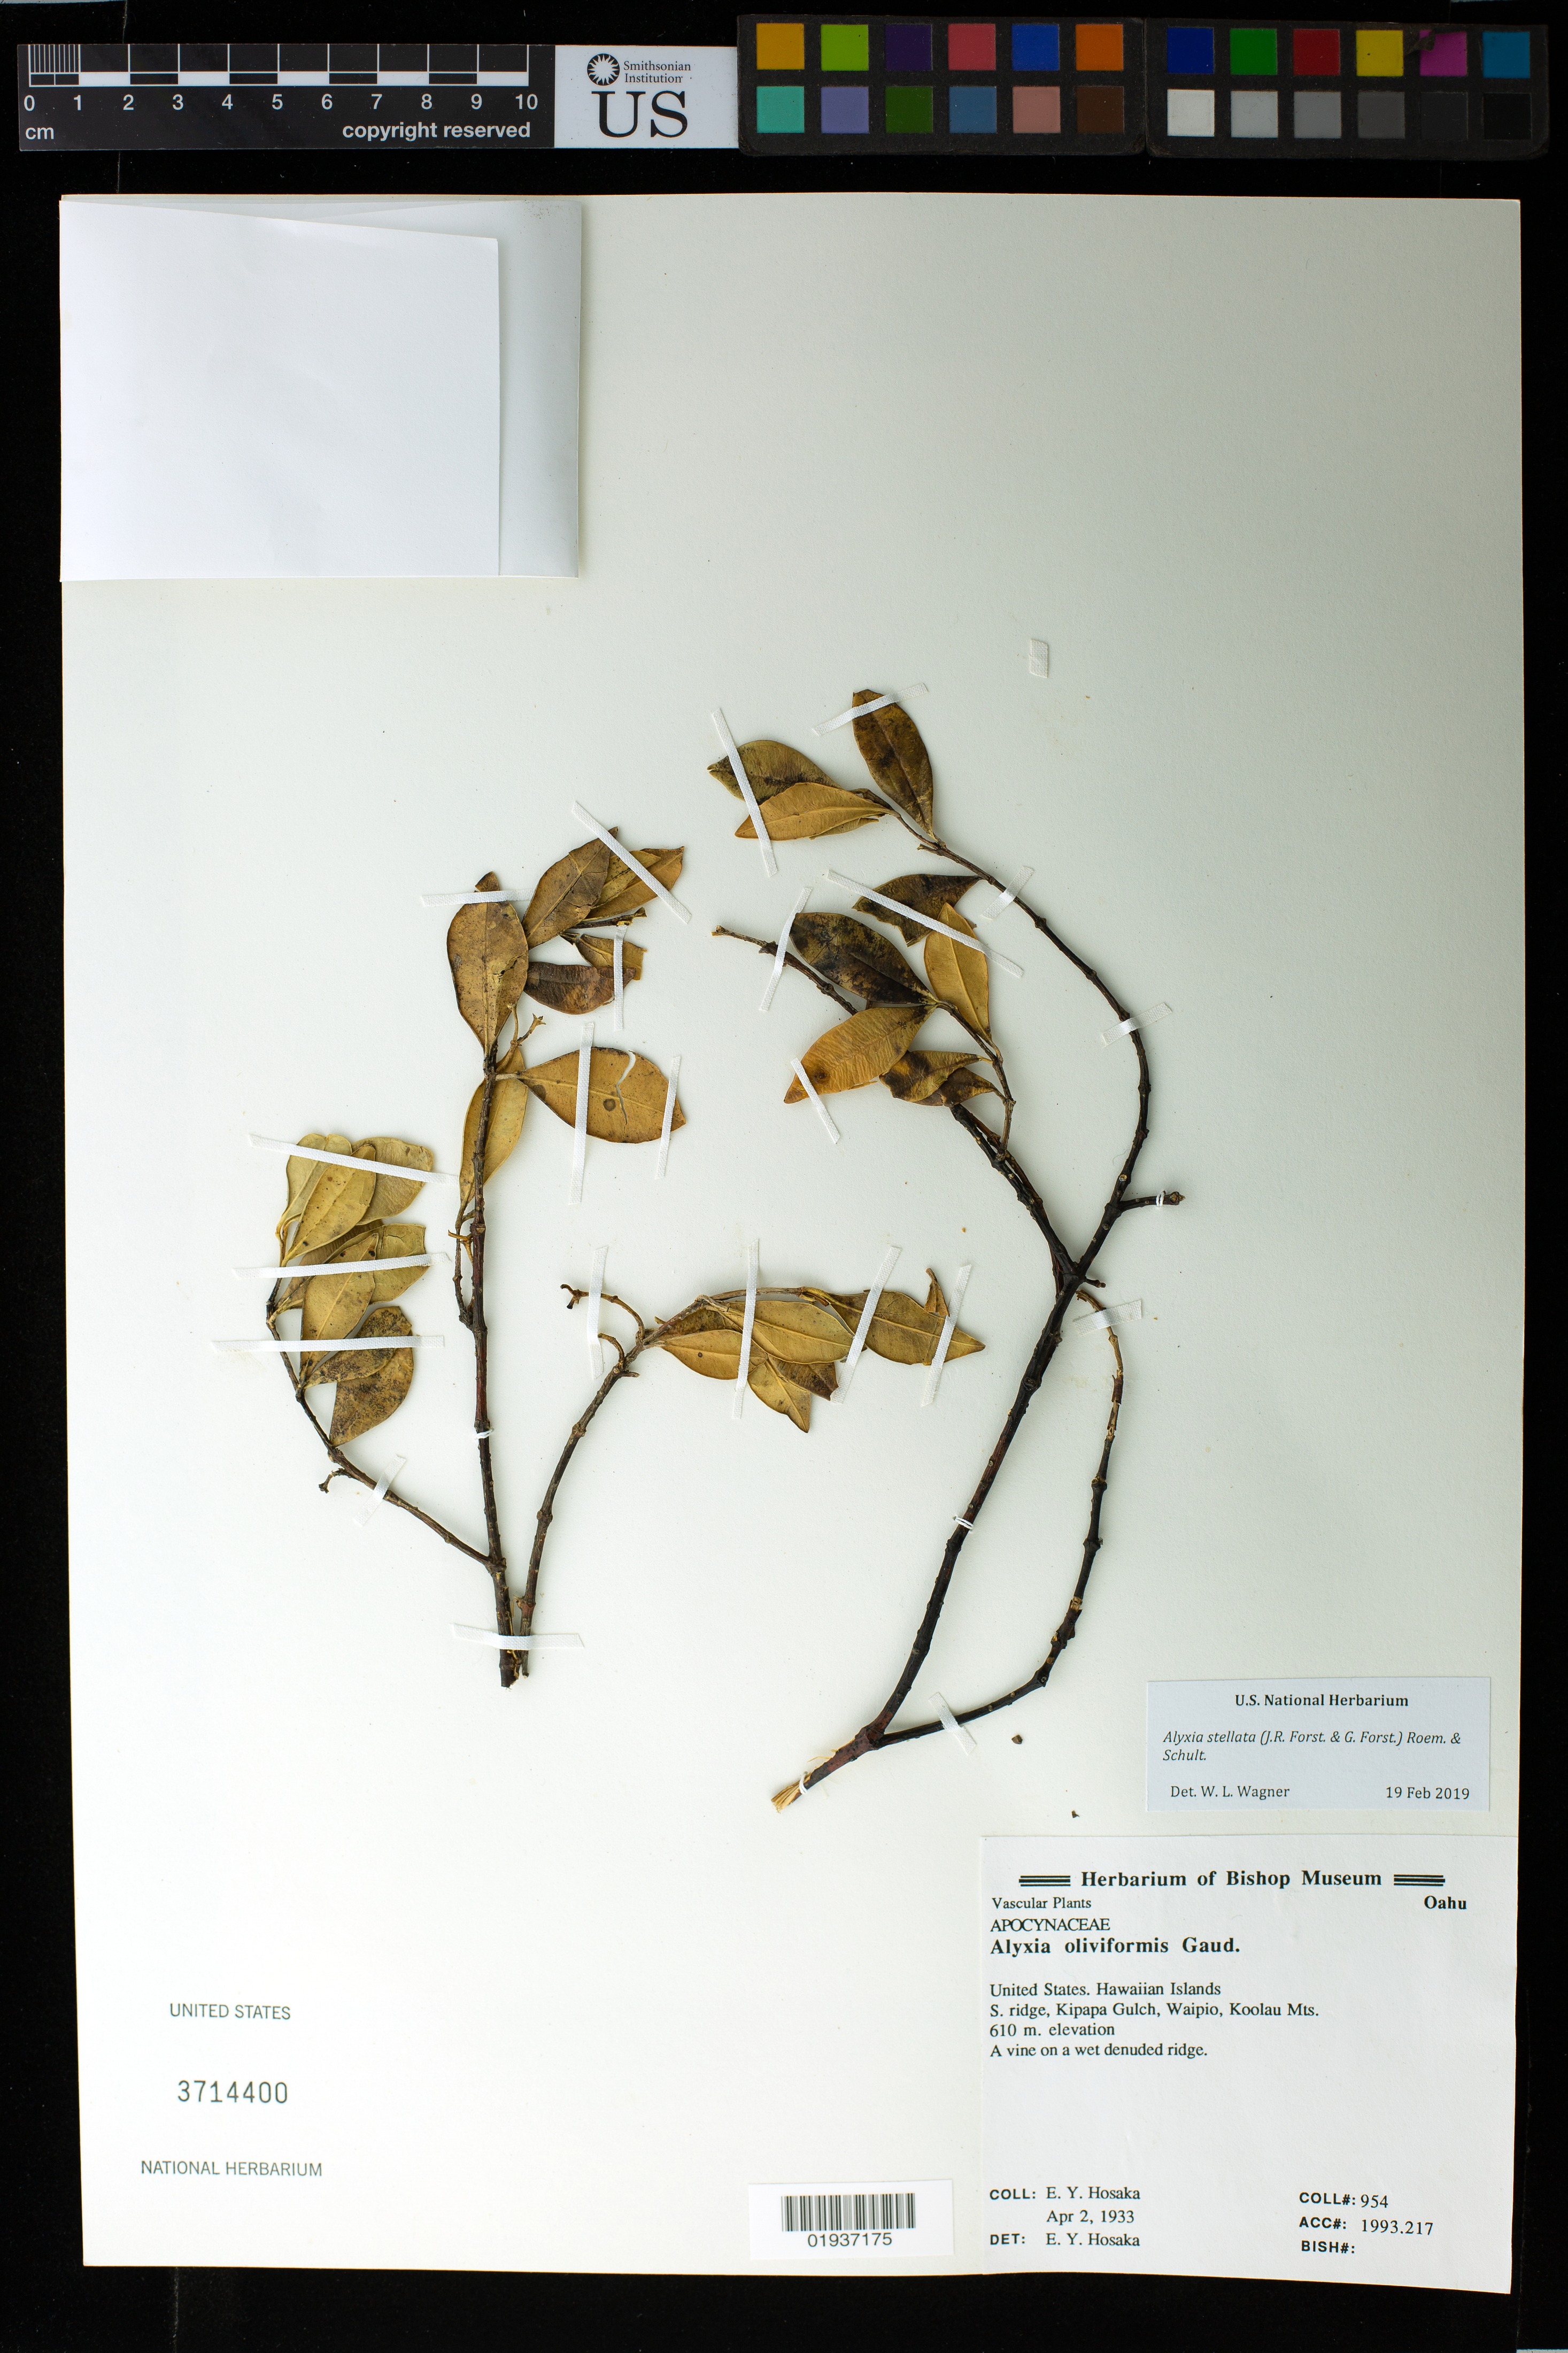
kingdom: Plantae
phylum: Tracheophyta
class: Magnoliopsida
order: Gentianales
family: Apocynaceae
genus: Alyxia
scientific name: Alyxia stellata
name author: (J.R. Forst. & G. Forst.) Roem. & Schult.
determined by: Wagner, W. L., (BOT), Smithsonian Institution - National Museum of Natural History (UNITED STATES)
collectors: E. Y. Hosaka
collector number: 954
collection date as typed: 2 Apr 1933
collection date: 1933-04-02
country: United States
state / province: Hawaii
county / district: Honolulu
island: Oahu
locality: S ridge Kipapa Gulch, Waipio, Koolau Mts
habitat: Wet denuded ridge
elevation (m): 610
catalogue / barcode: US 3714400